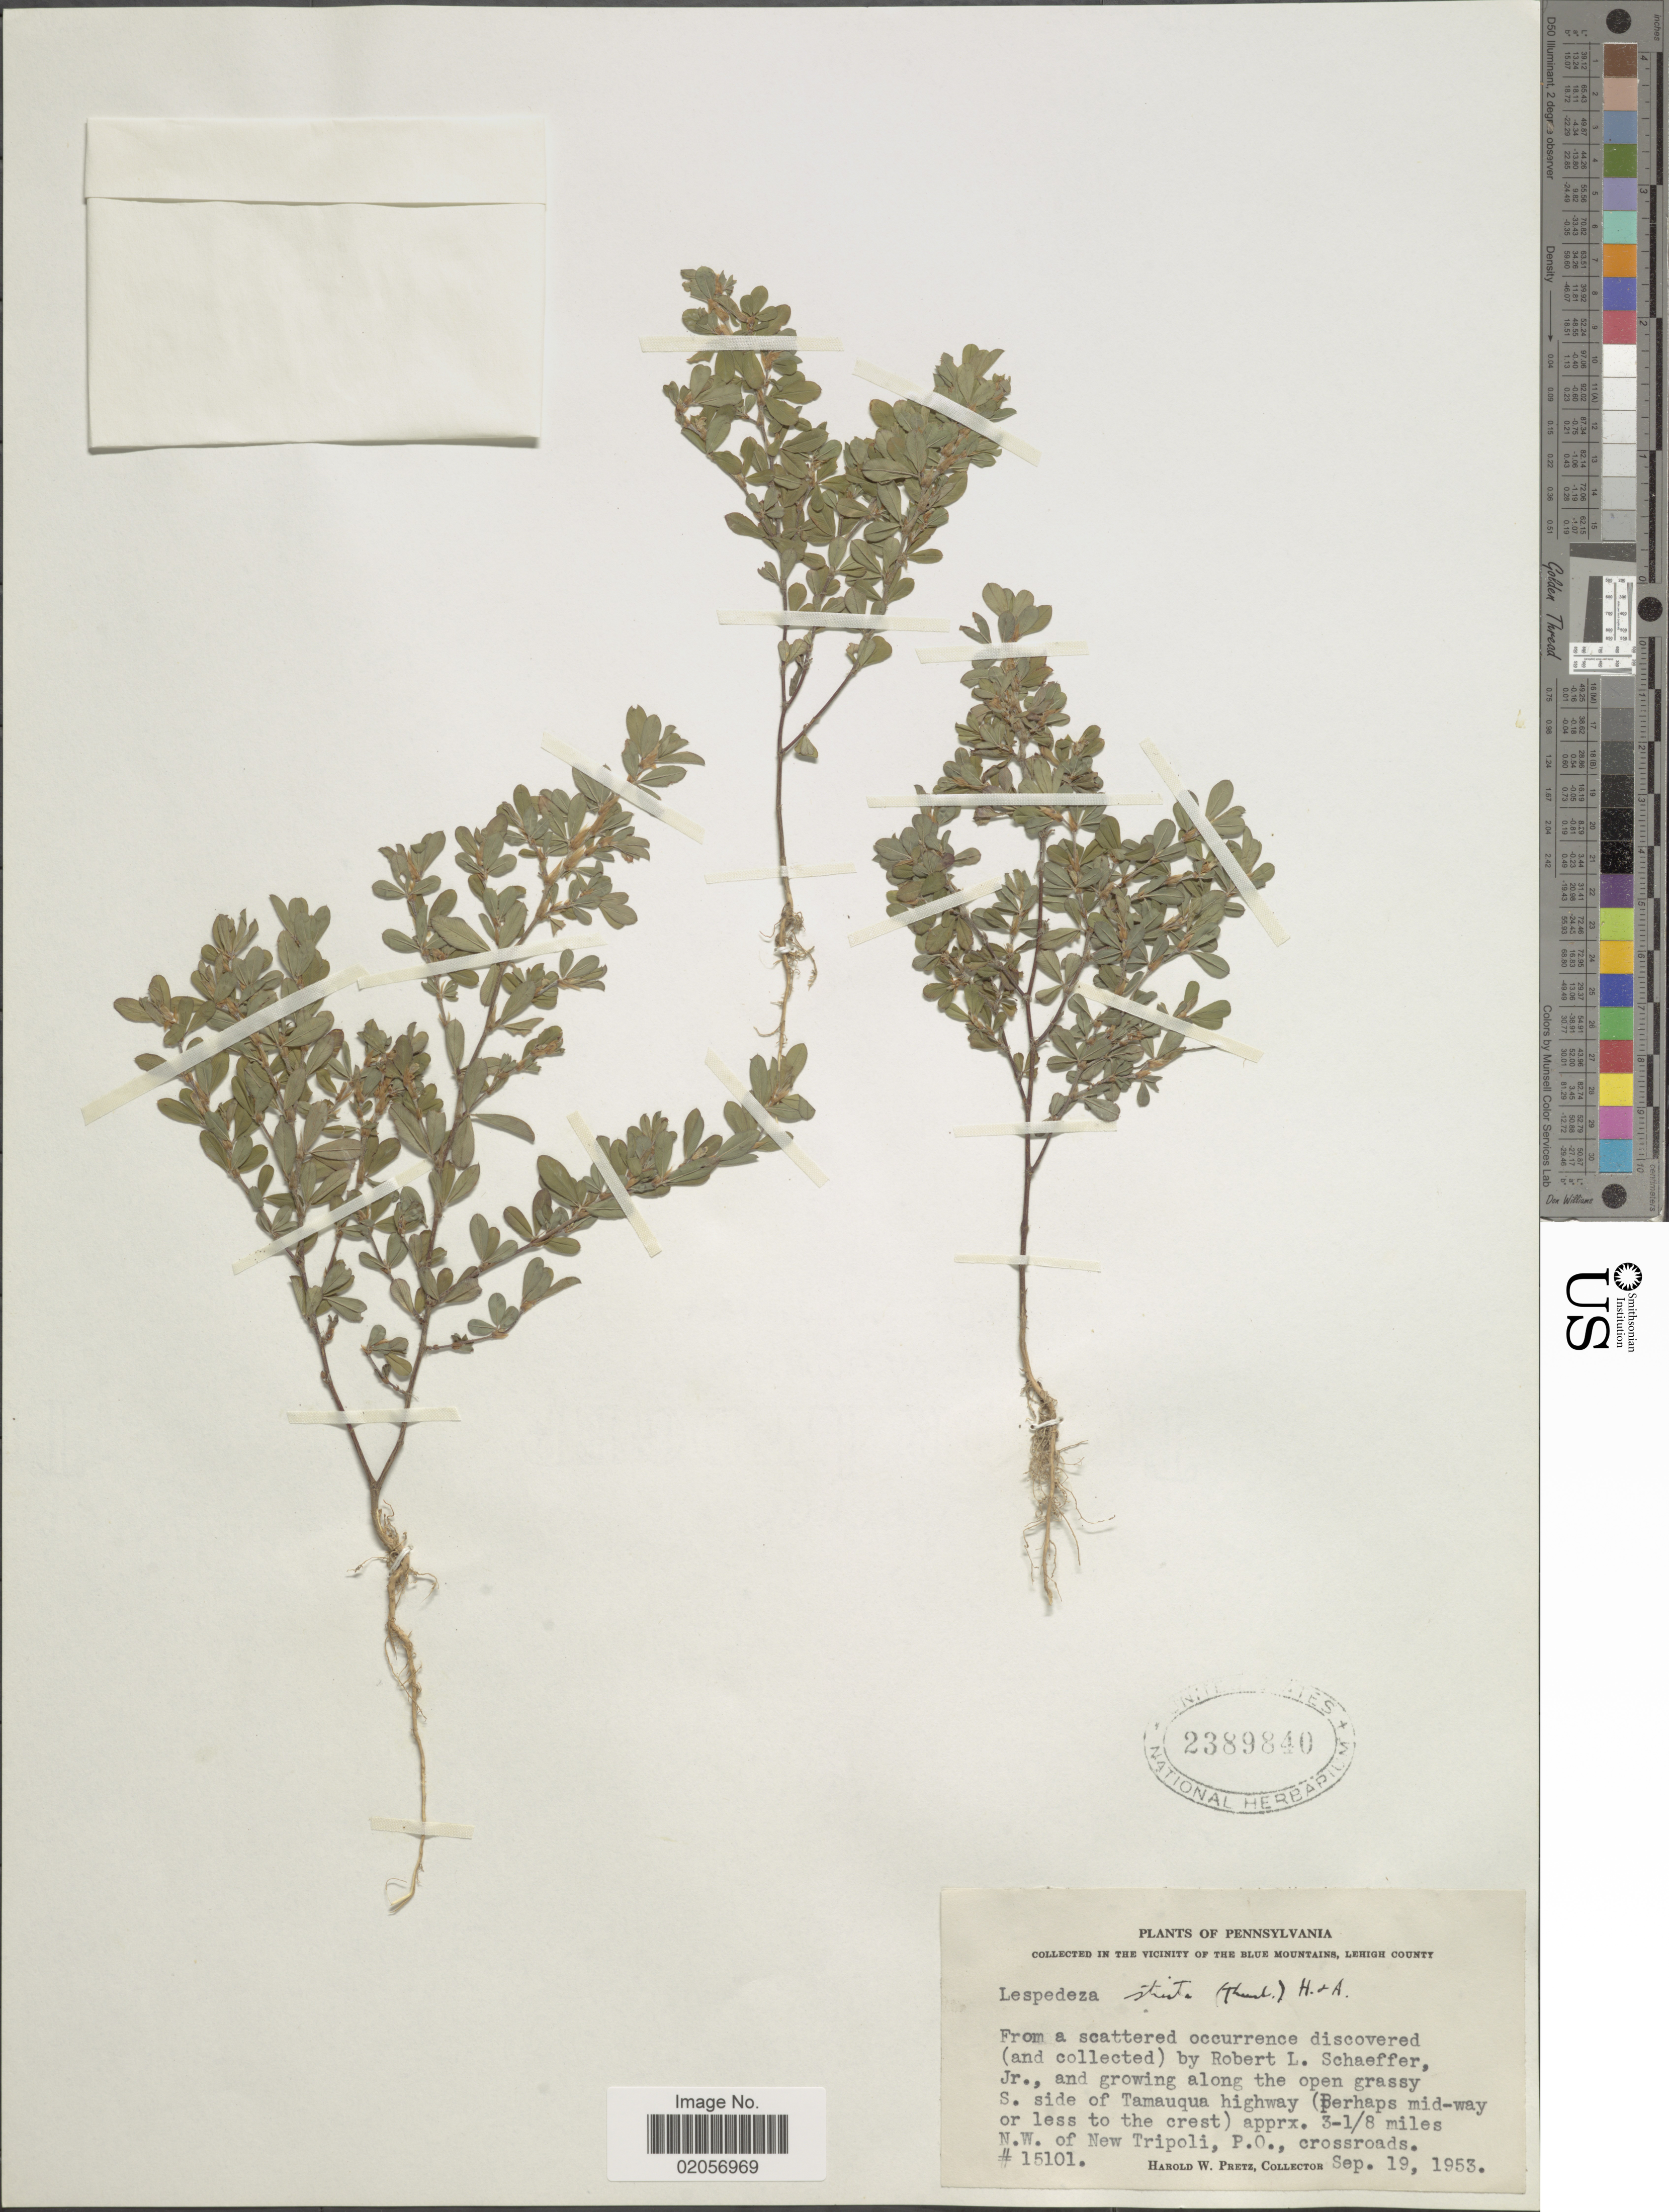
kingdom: Plantae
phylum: Tracheophyta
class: Magnoliopsida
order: Fabales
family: Fabaceae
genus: Kummerowia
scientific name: Kummerowia striata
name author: (Thunb.) Schindl.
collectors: R. Schaeffer & H. W. Pretz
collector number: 15101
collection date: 1953-09-19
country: United States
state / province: Pennsylvania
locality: In the vicinity of the Blue Mountains, Lehigh County, S. side of Tamauqua highway (perhaps mid-way or less to the crest) apprx. 3- 1/8 miles N. W. of New Tripoli, P.O., crossroads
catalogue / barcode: US 2389840